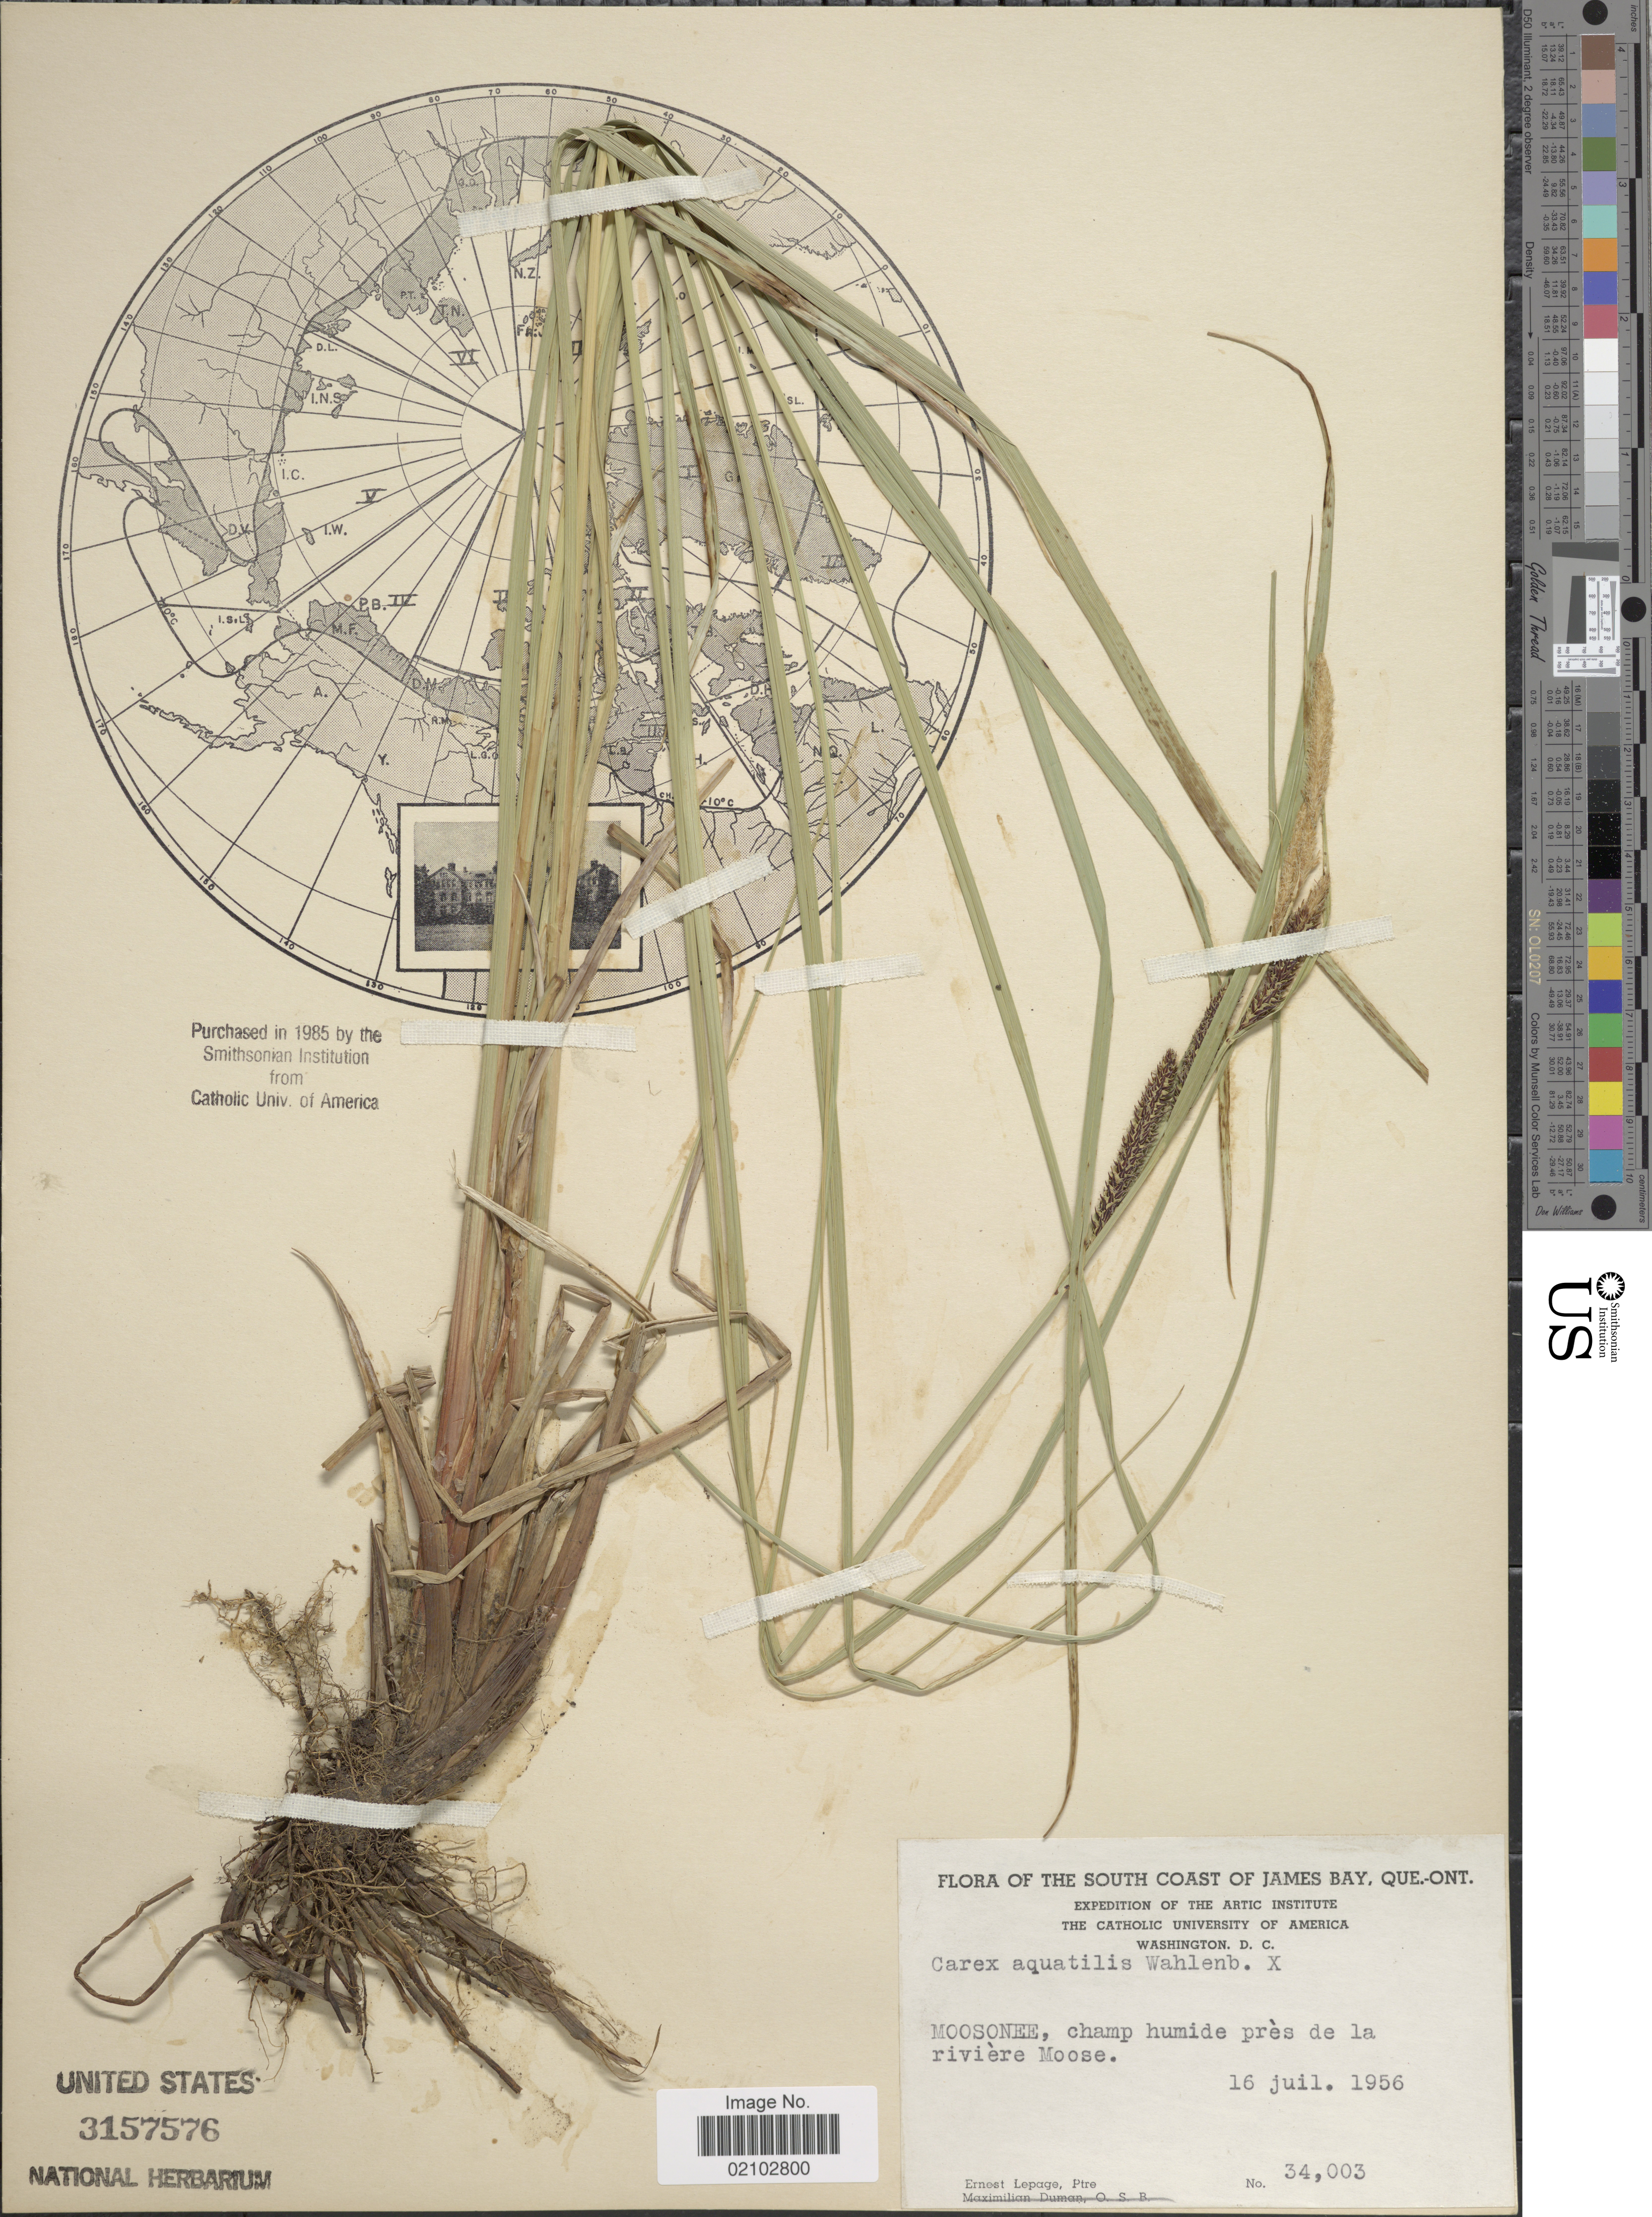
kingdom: Plantae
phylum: Tracheophyta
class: Liliopsida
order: Poales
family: Cyperaceae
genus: Carex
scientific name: Carex aquatilis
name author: Wahlenb.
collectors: E. Lepage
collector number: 34003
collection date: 1956-07-16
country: Canada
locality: The South Coast of James Bay, Que.-Ont., Moosonnee, champ humide pres de la riviere Moose.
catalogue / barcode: US 3157576